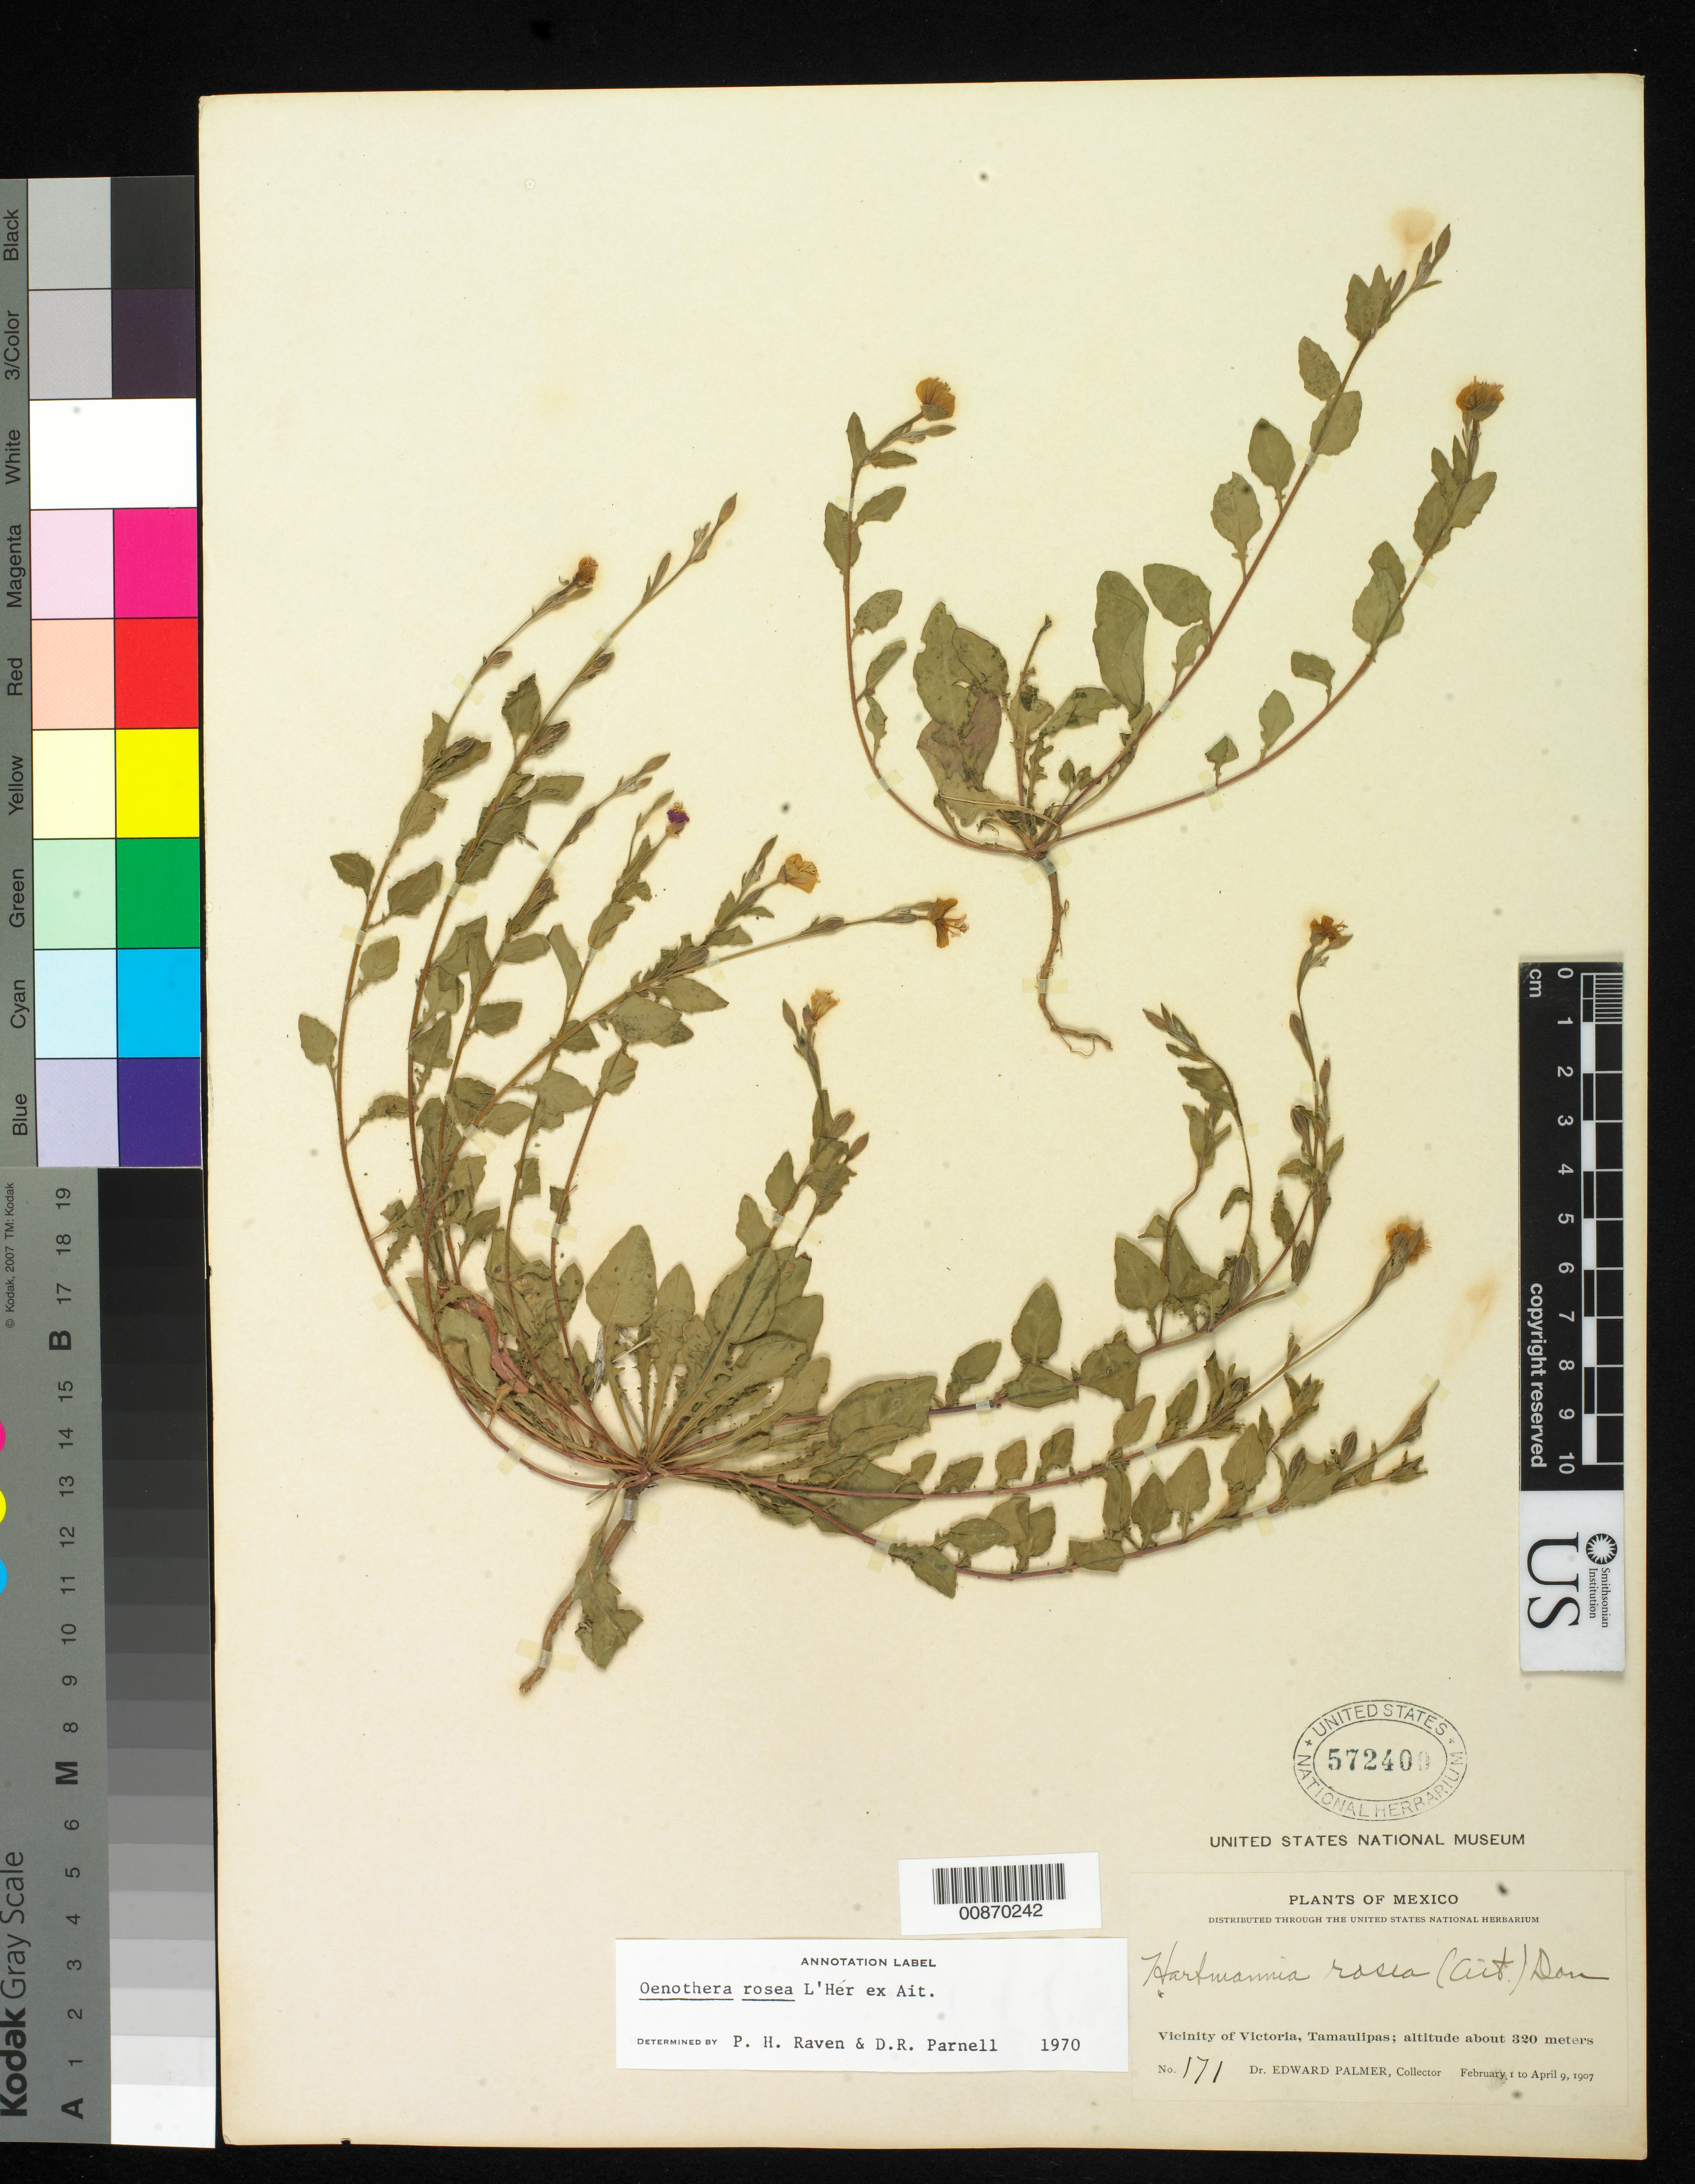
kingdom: Plantae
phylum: Tracheophyta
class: Magnoliopsida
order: Myrtales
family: Onagraceae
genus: Oenothera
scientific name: Oenothera rosea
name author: L'Hér. ex Aiton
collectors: E. Palmer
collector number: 171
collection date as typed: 01 Feb 1907 to 09 Apr 1907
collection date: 1907-02-01/1907-04-09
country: Mexico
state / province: Tamaulipas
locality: Vicinity of Victoria.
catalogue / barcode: US 572400